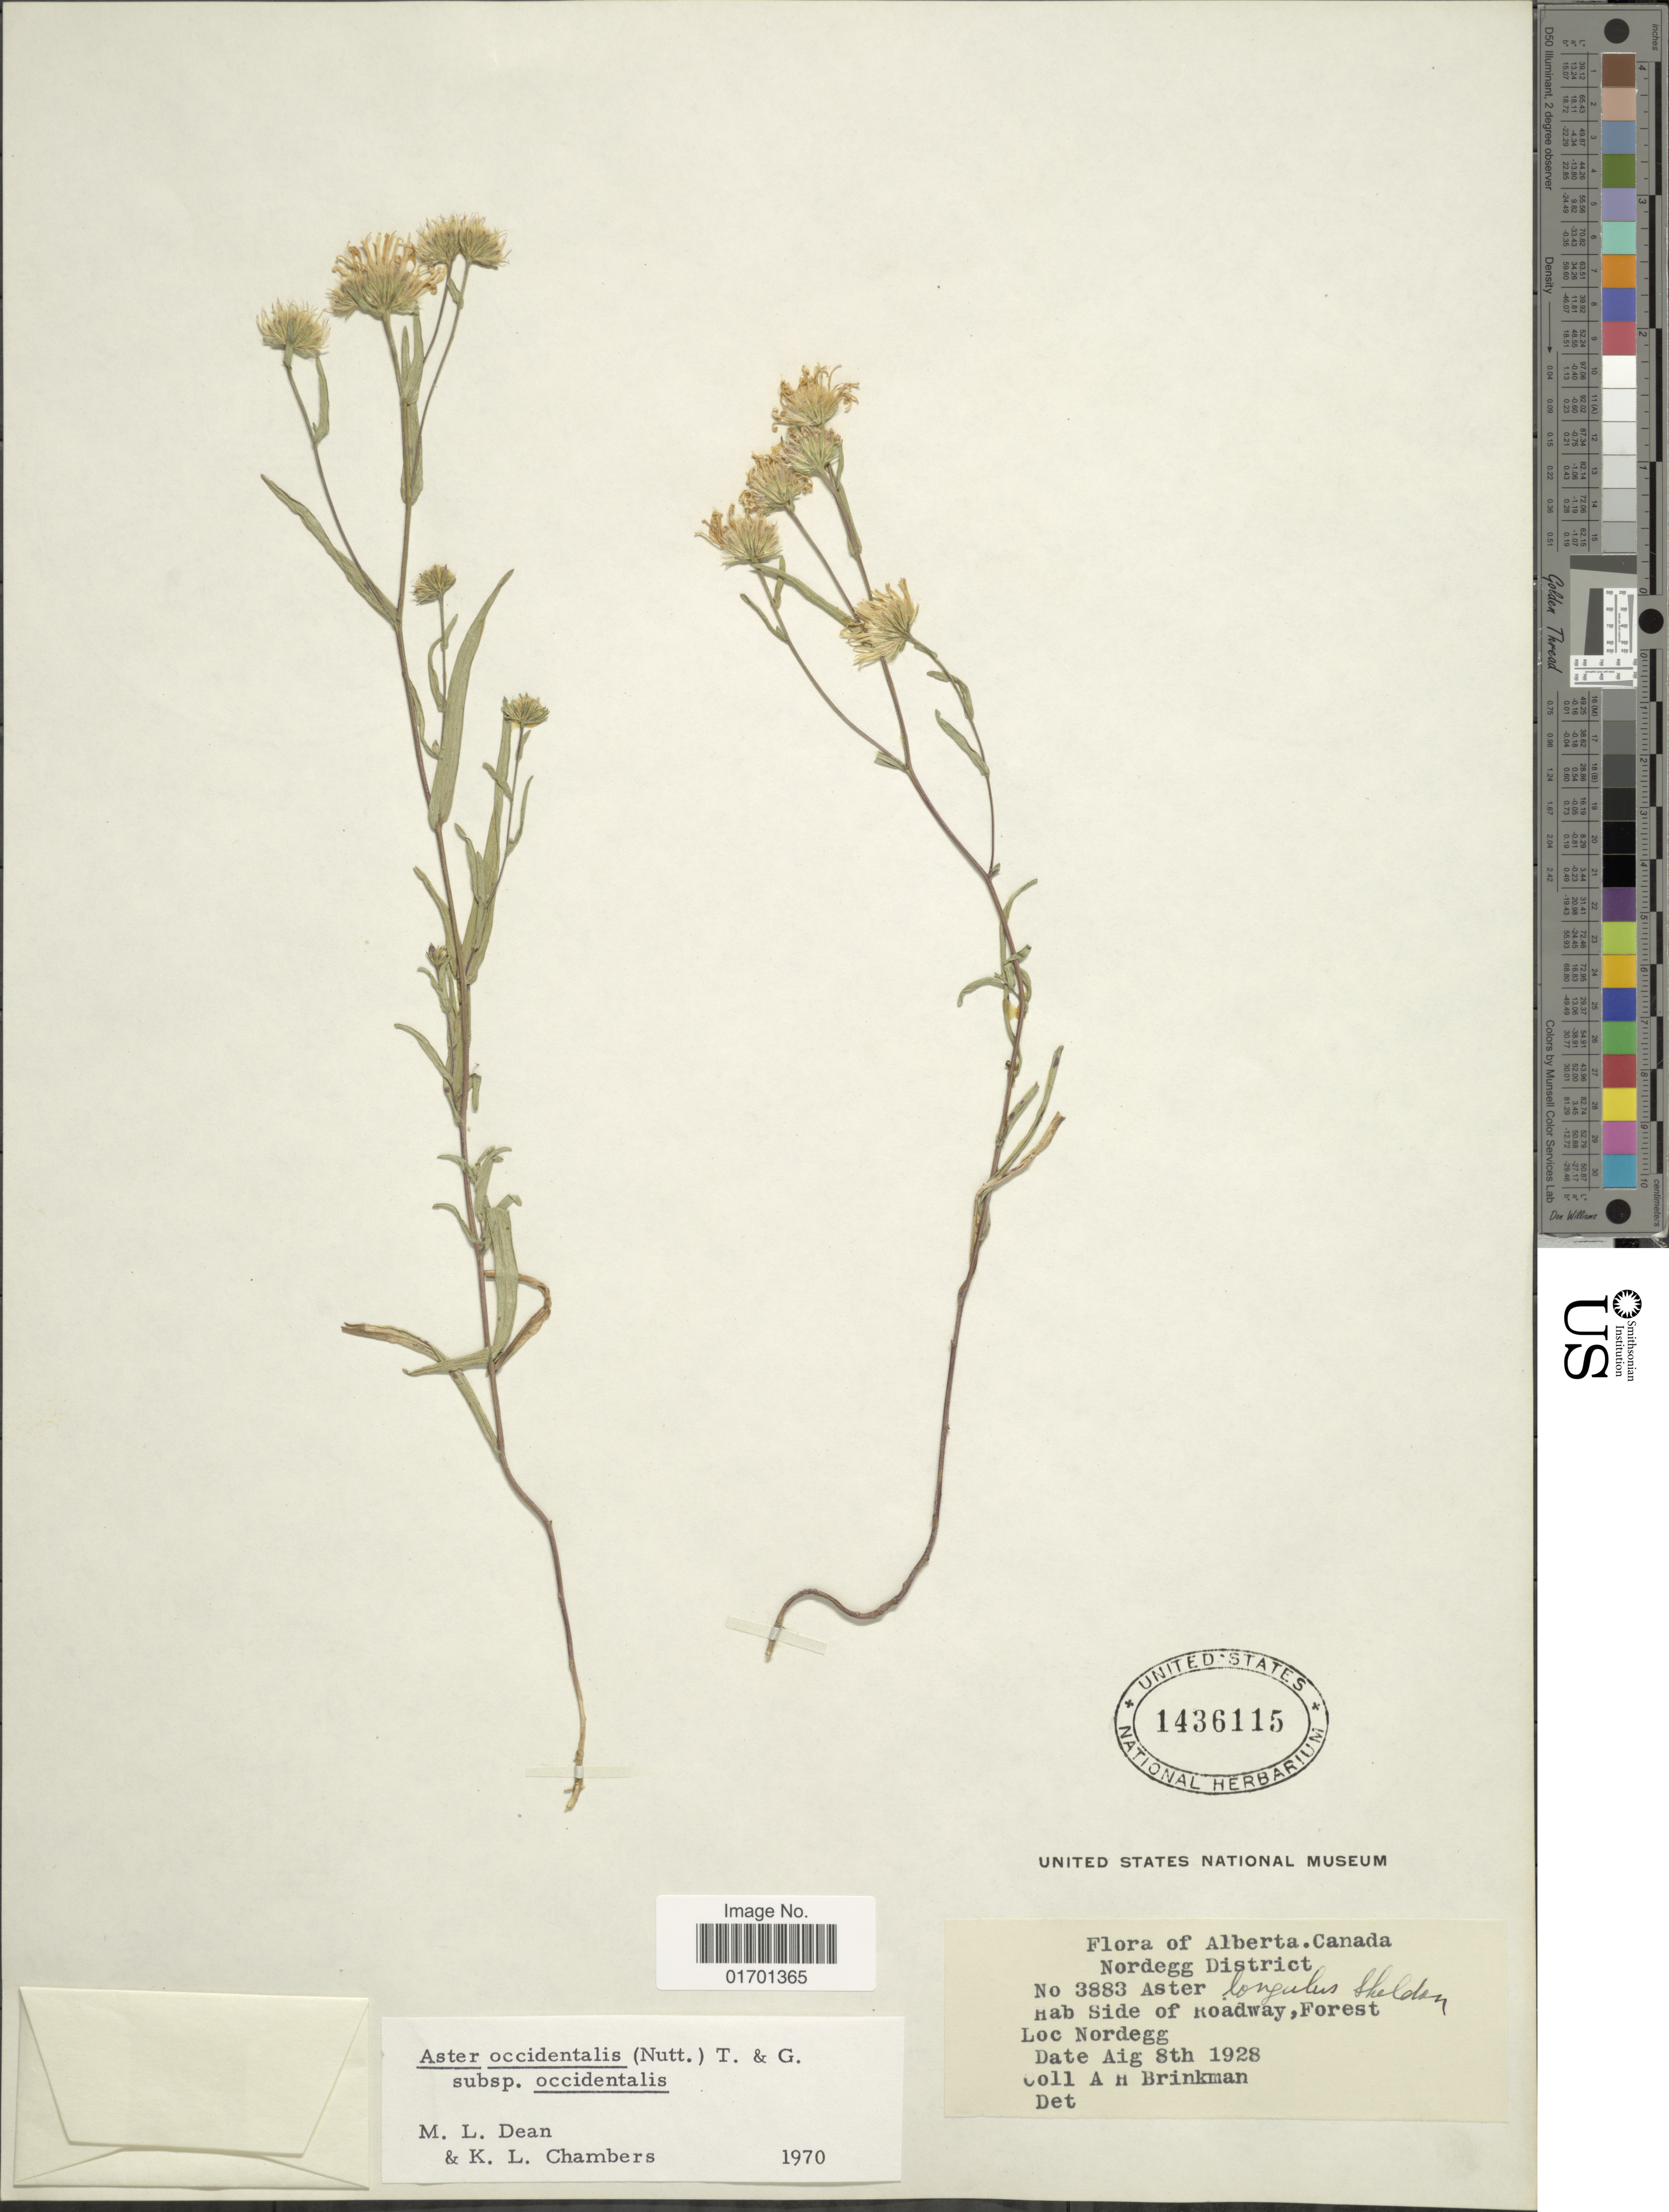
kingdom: Plantae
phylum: Tracheophyta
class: Magnoliopsida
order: Asterales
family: Asteraceae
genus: Symphyotrichum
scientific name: Symphyotrichum spathulatum var. spathulatum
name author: (Lindl.) G.L. Nesom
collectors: A. Brinkman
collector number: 3883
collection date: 1928-08-08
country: Canada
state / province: Alberta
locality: Nordegg District, Side of Roadway, Forest, Nordegg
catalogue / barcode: US 1436115